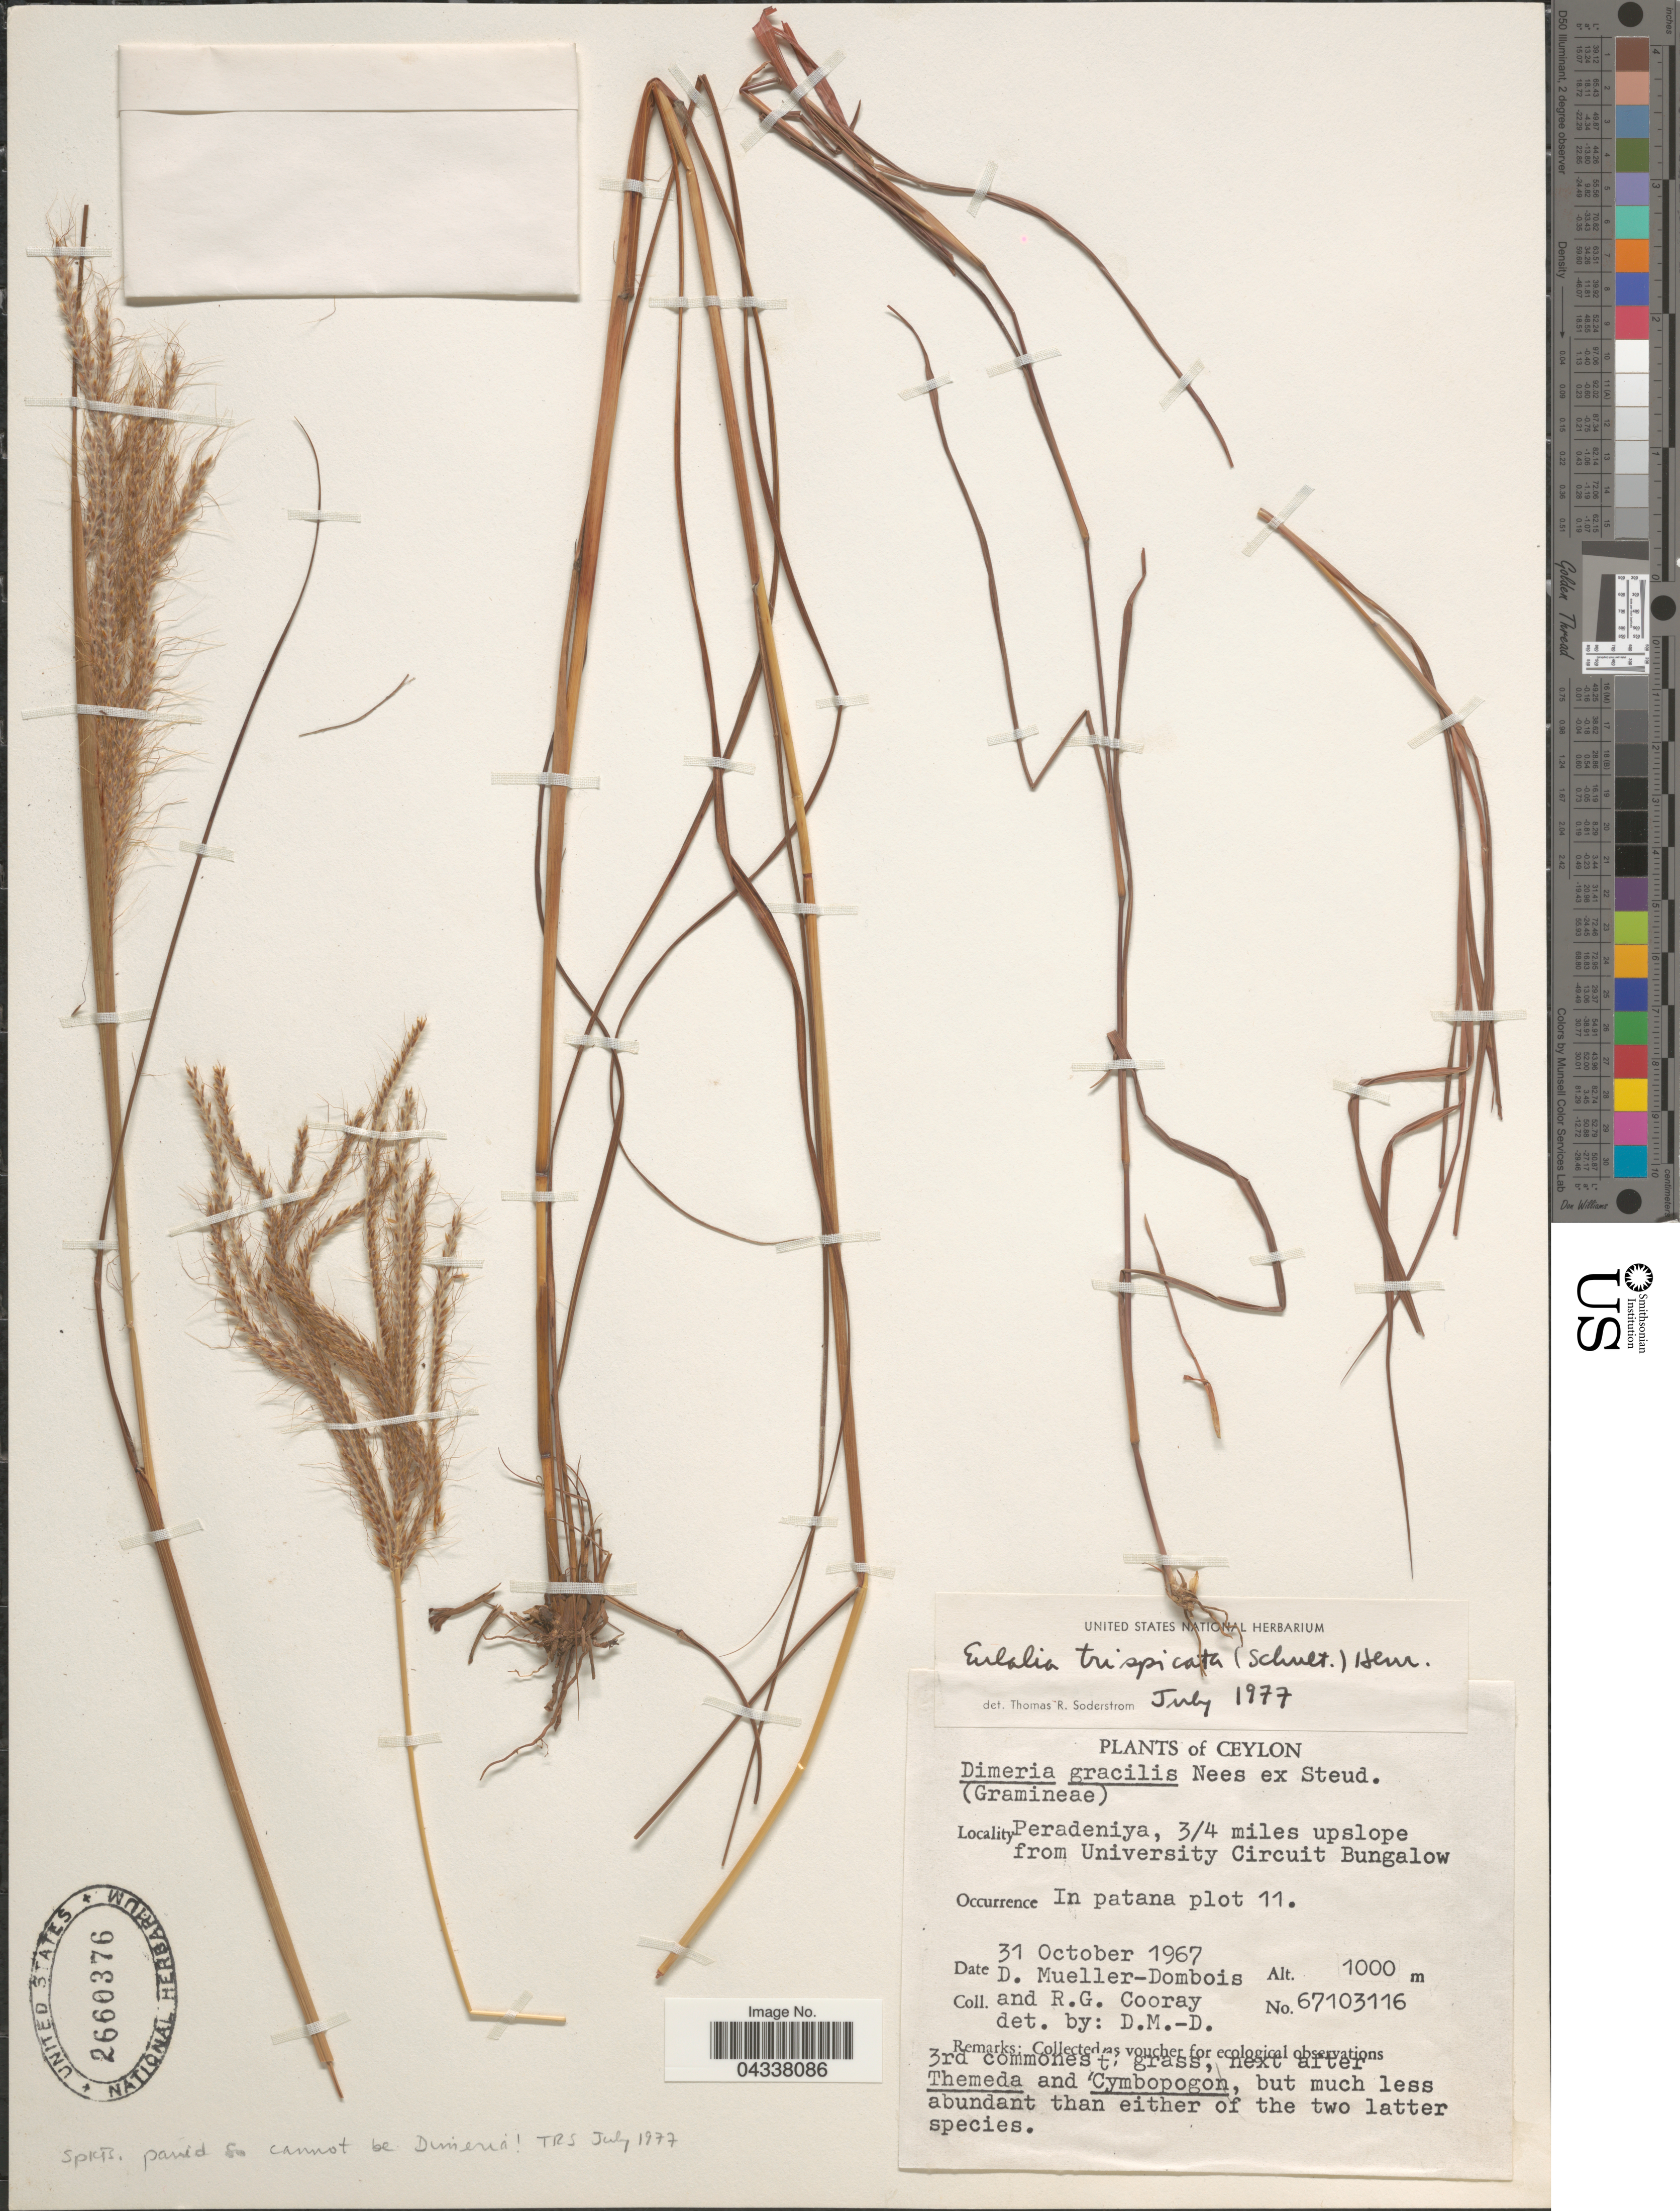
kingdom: Plantae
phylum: Tracheophyta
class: Liliopsida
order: Poales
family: Poaceae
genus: Pseudopogonatherum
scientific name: Pseudopogonatherum trispicatum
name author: (Schult.) Ohwi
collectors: D. Mueller-Dombois & R. Cooray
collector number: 67103116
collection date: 1967-10-31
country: Sri Lanka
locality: Ceylon. Peradeniya, ¾ miles upslope from University Circuit Bungalow. In patana plot 11.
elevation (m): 1000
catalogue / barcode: US 2660376